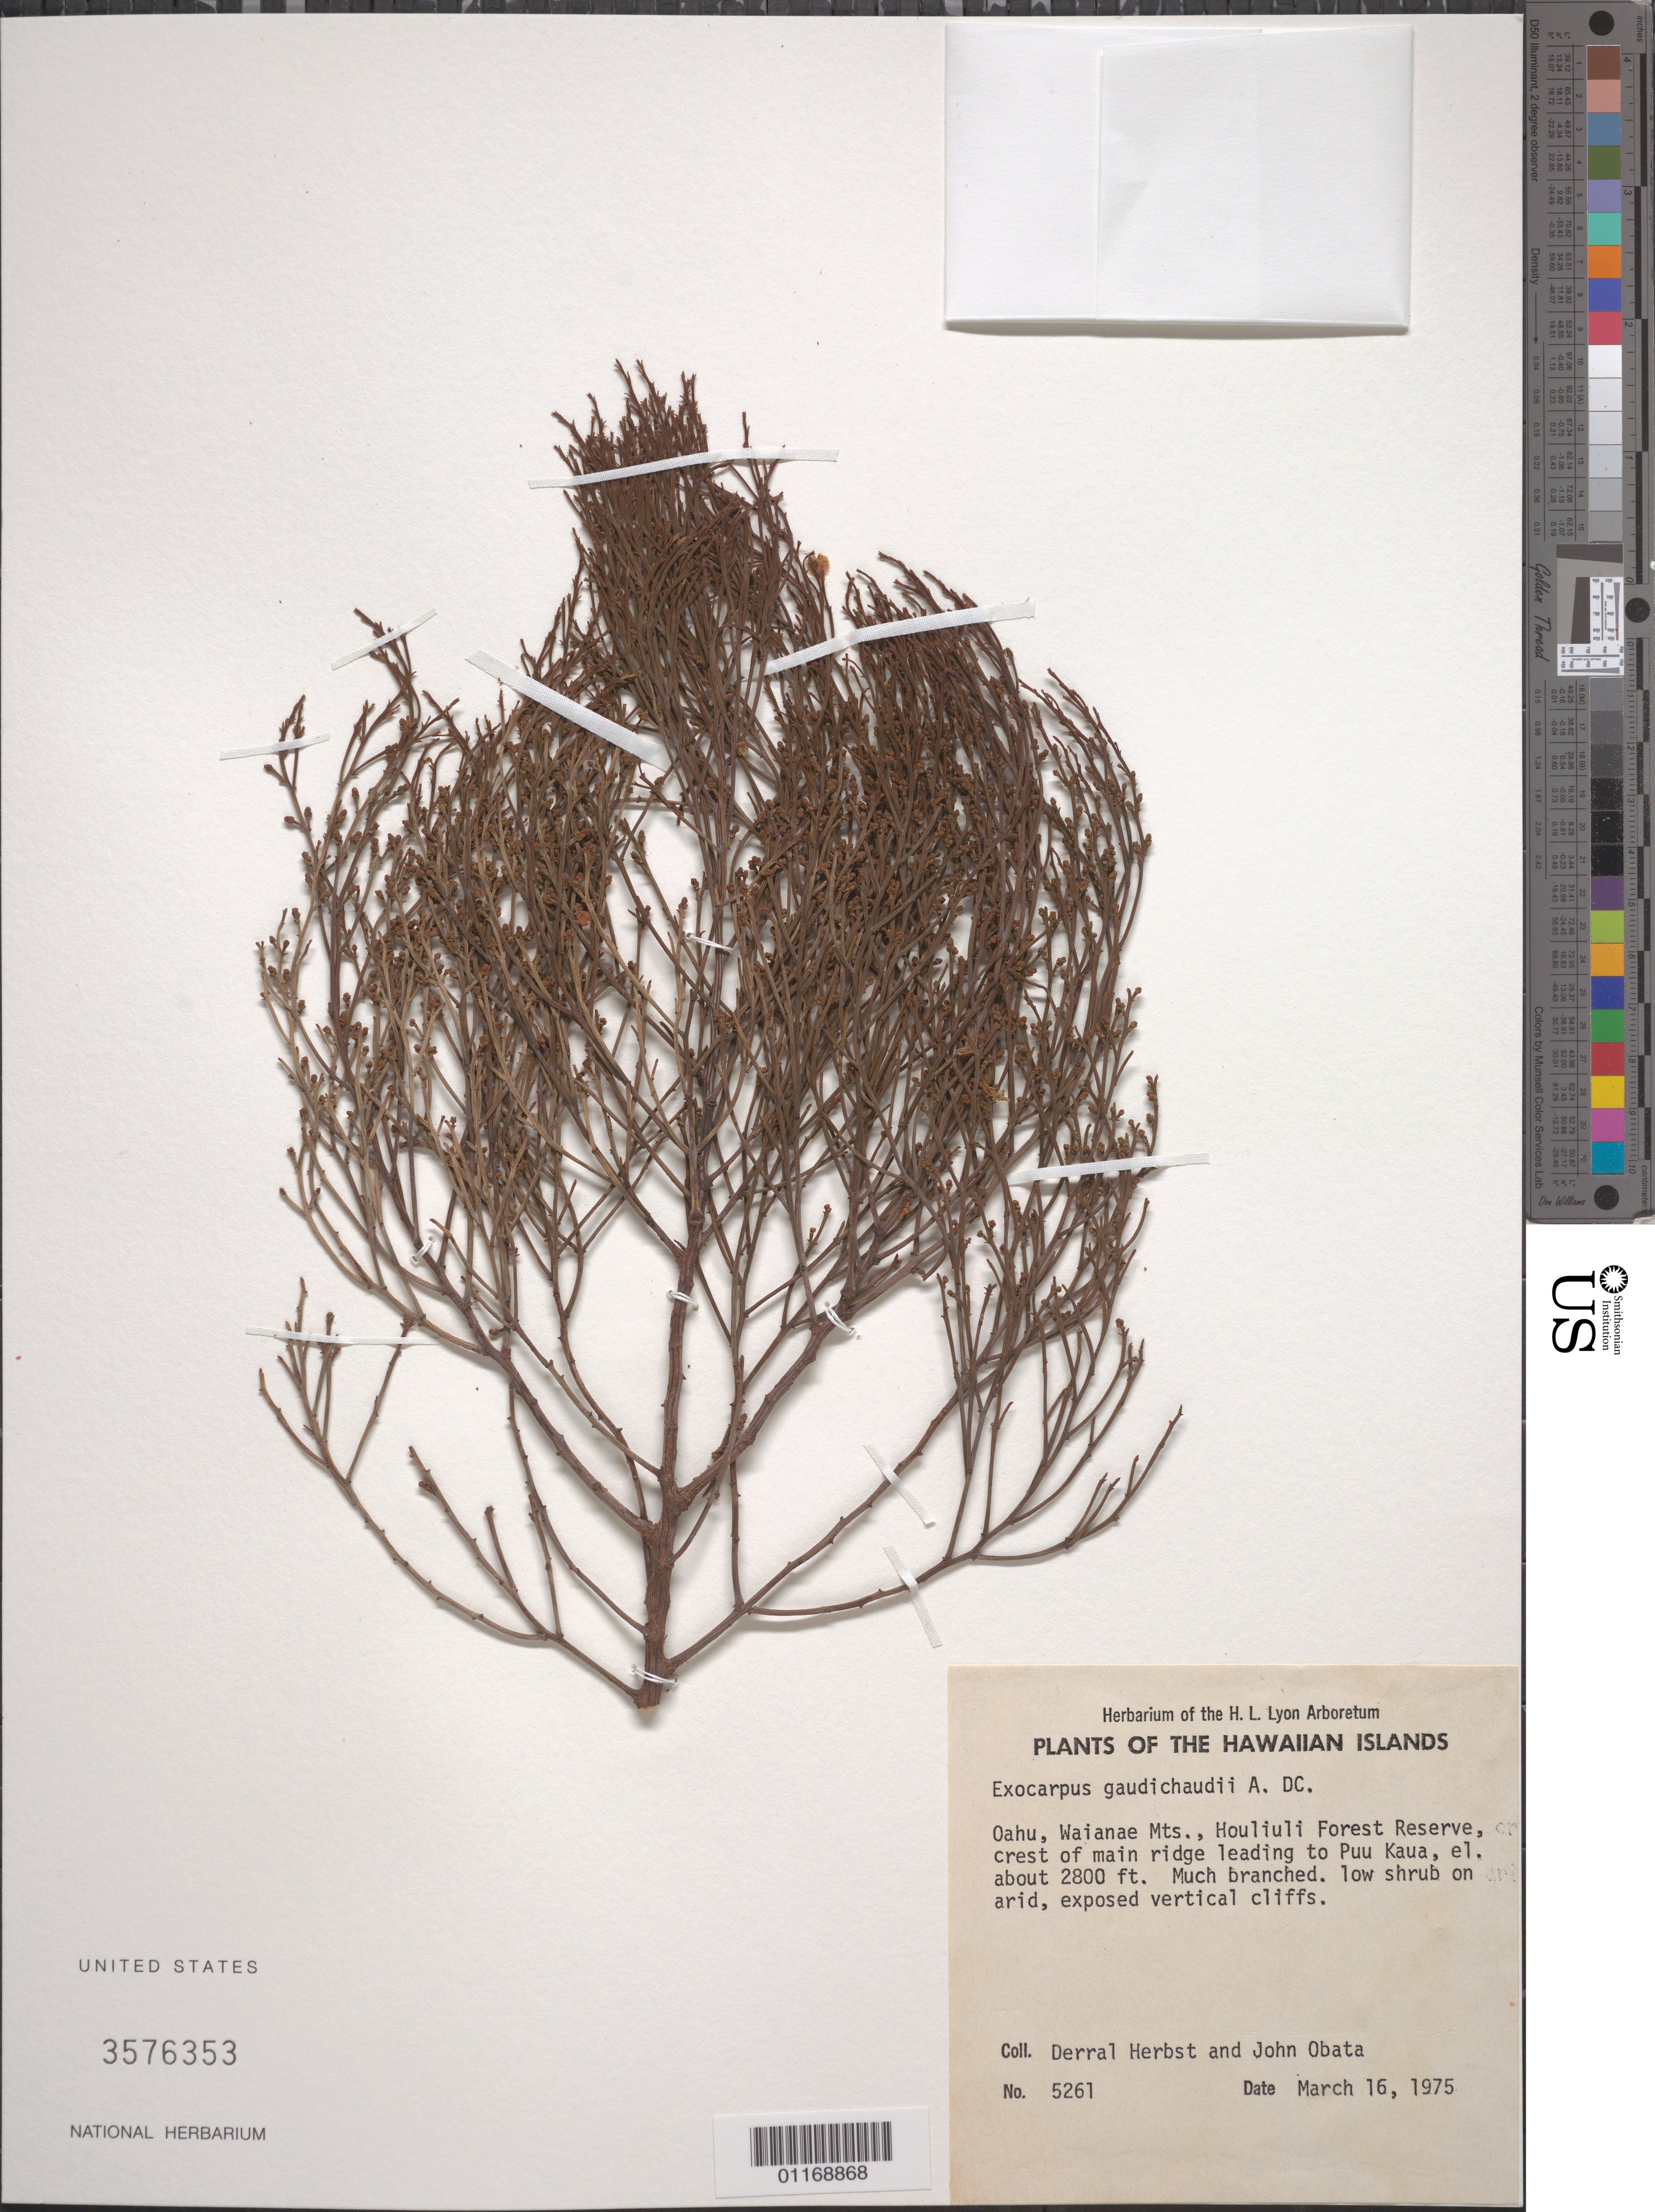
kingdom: Plantae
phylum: Tracheophyta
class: Magnoliopsida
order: Santalales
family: Santalaceae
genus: Exocarpos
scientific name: Exocarpos gaudichaudii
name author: A. DC.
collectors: D. R. Herbst & J. Obata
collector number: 5261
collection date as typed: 16 Mar 1975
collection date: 1975-03-16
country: United States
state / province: Hawaii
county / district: Honolulu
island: Oahu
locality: Waianae Mts, Honouliuli Forest Reserve, crest of main ridge leading to Pu'u Kaua.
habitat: Arid, exposed vertical cliffs.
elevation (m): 853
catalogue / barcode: US 3576353